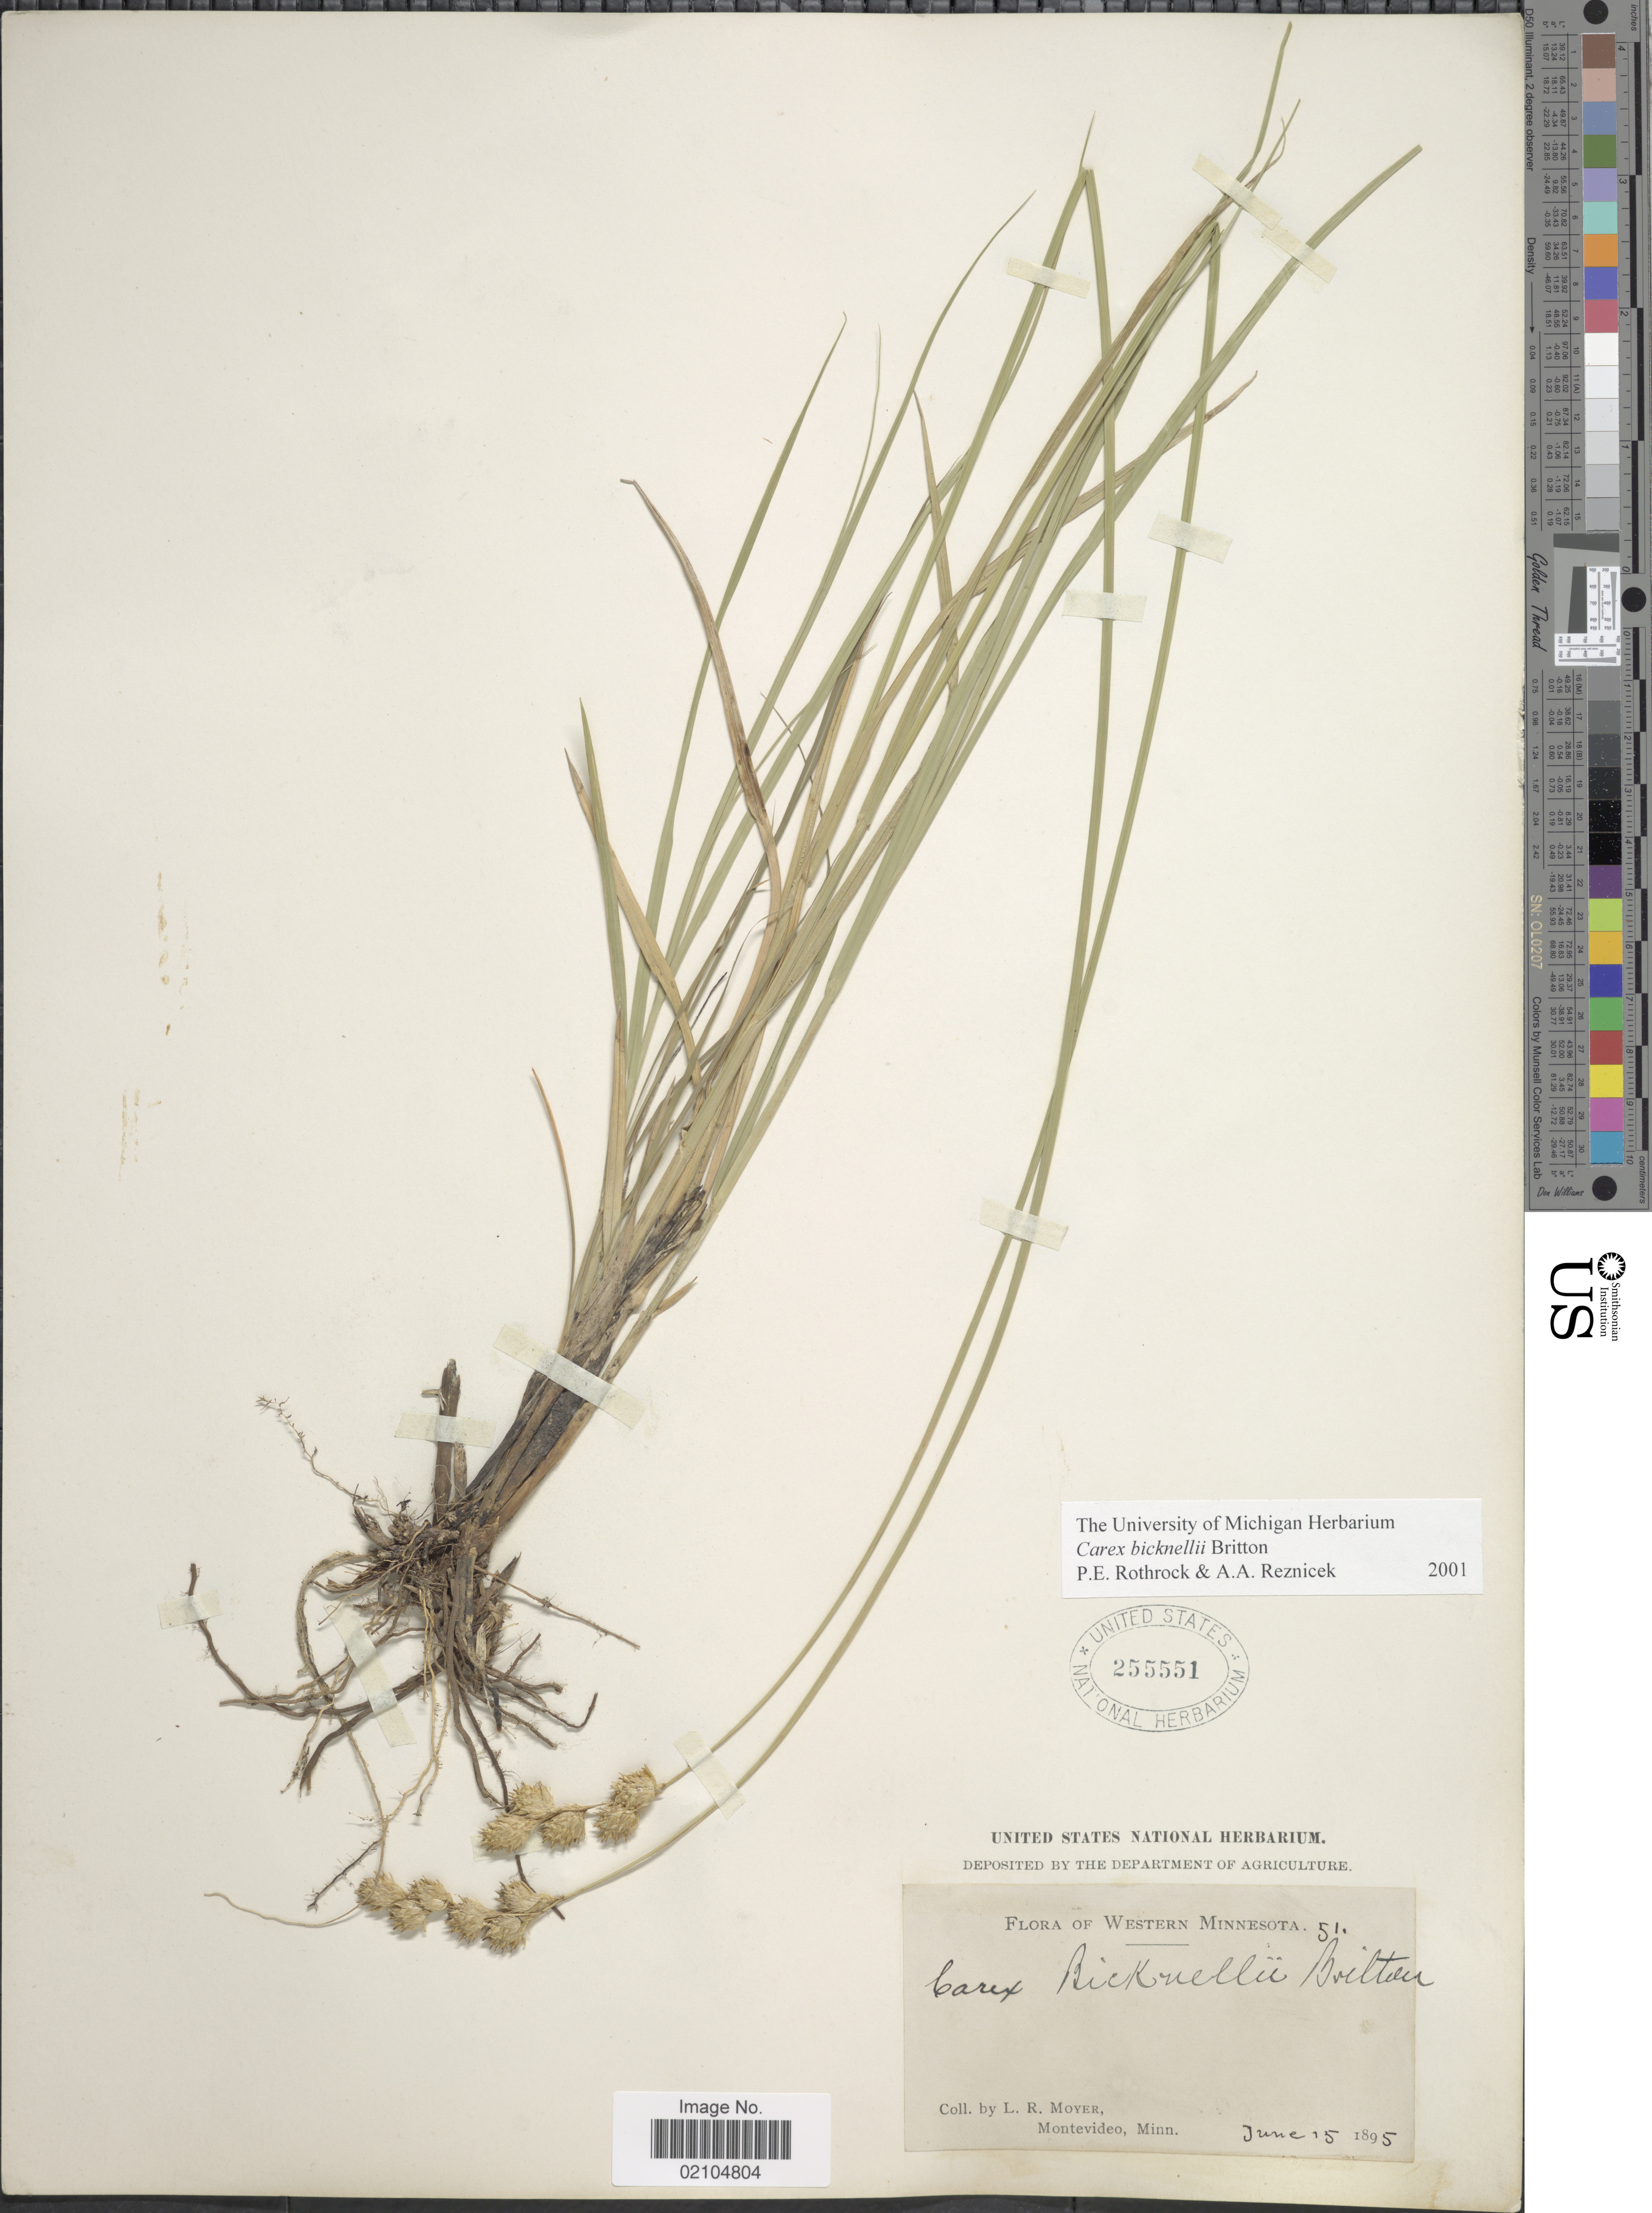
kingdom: Plantae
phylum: Tracheophyta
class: Liliopsida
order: Poales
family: Cyperaceae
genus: Carex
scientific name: Carex bicknellii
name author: Britton & A. Br.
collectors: L. Moyer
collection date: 1895-06-15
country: United States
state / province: Minnesota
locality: Western Minnesota.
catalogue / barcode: US 255551